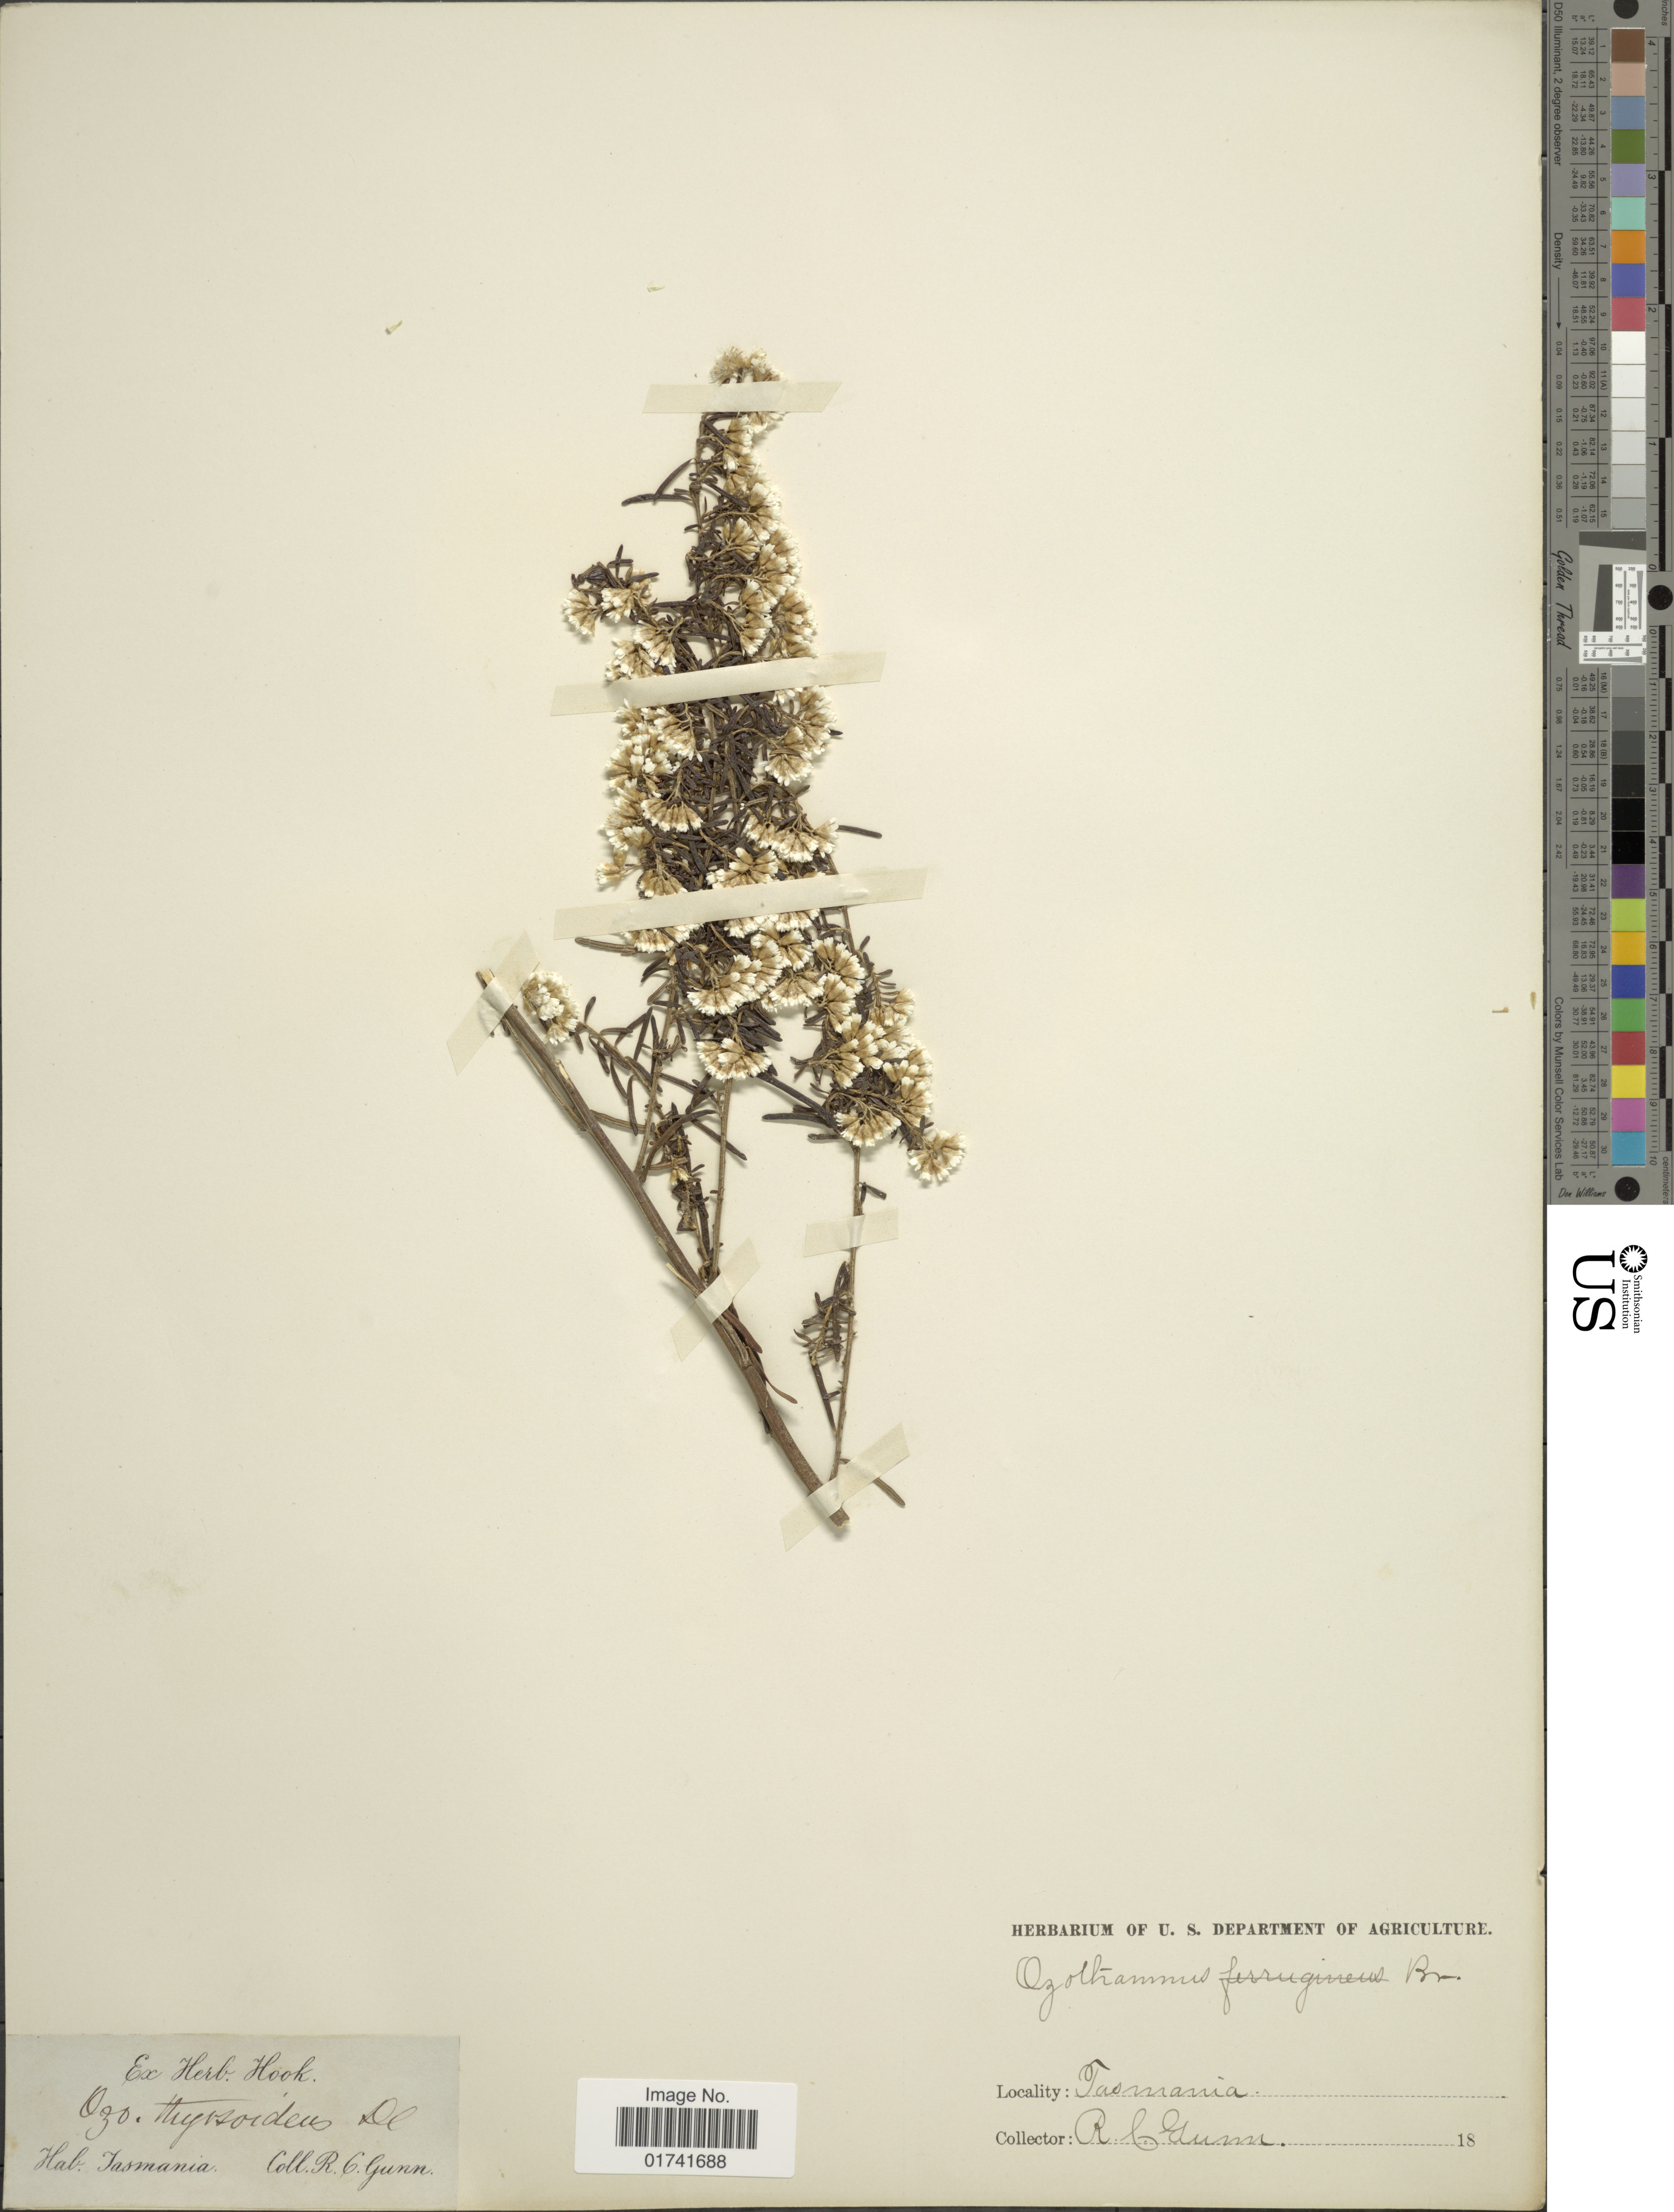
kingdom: Plantae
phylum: Tracheophyta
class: Magnoliopsida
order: Asterales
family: Asteraceae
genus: Ozothamnus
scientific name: Ozothamnus thyrsoideus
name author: DC.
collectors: R. Gunn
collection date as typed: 18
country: Australia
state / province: Tasmania